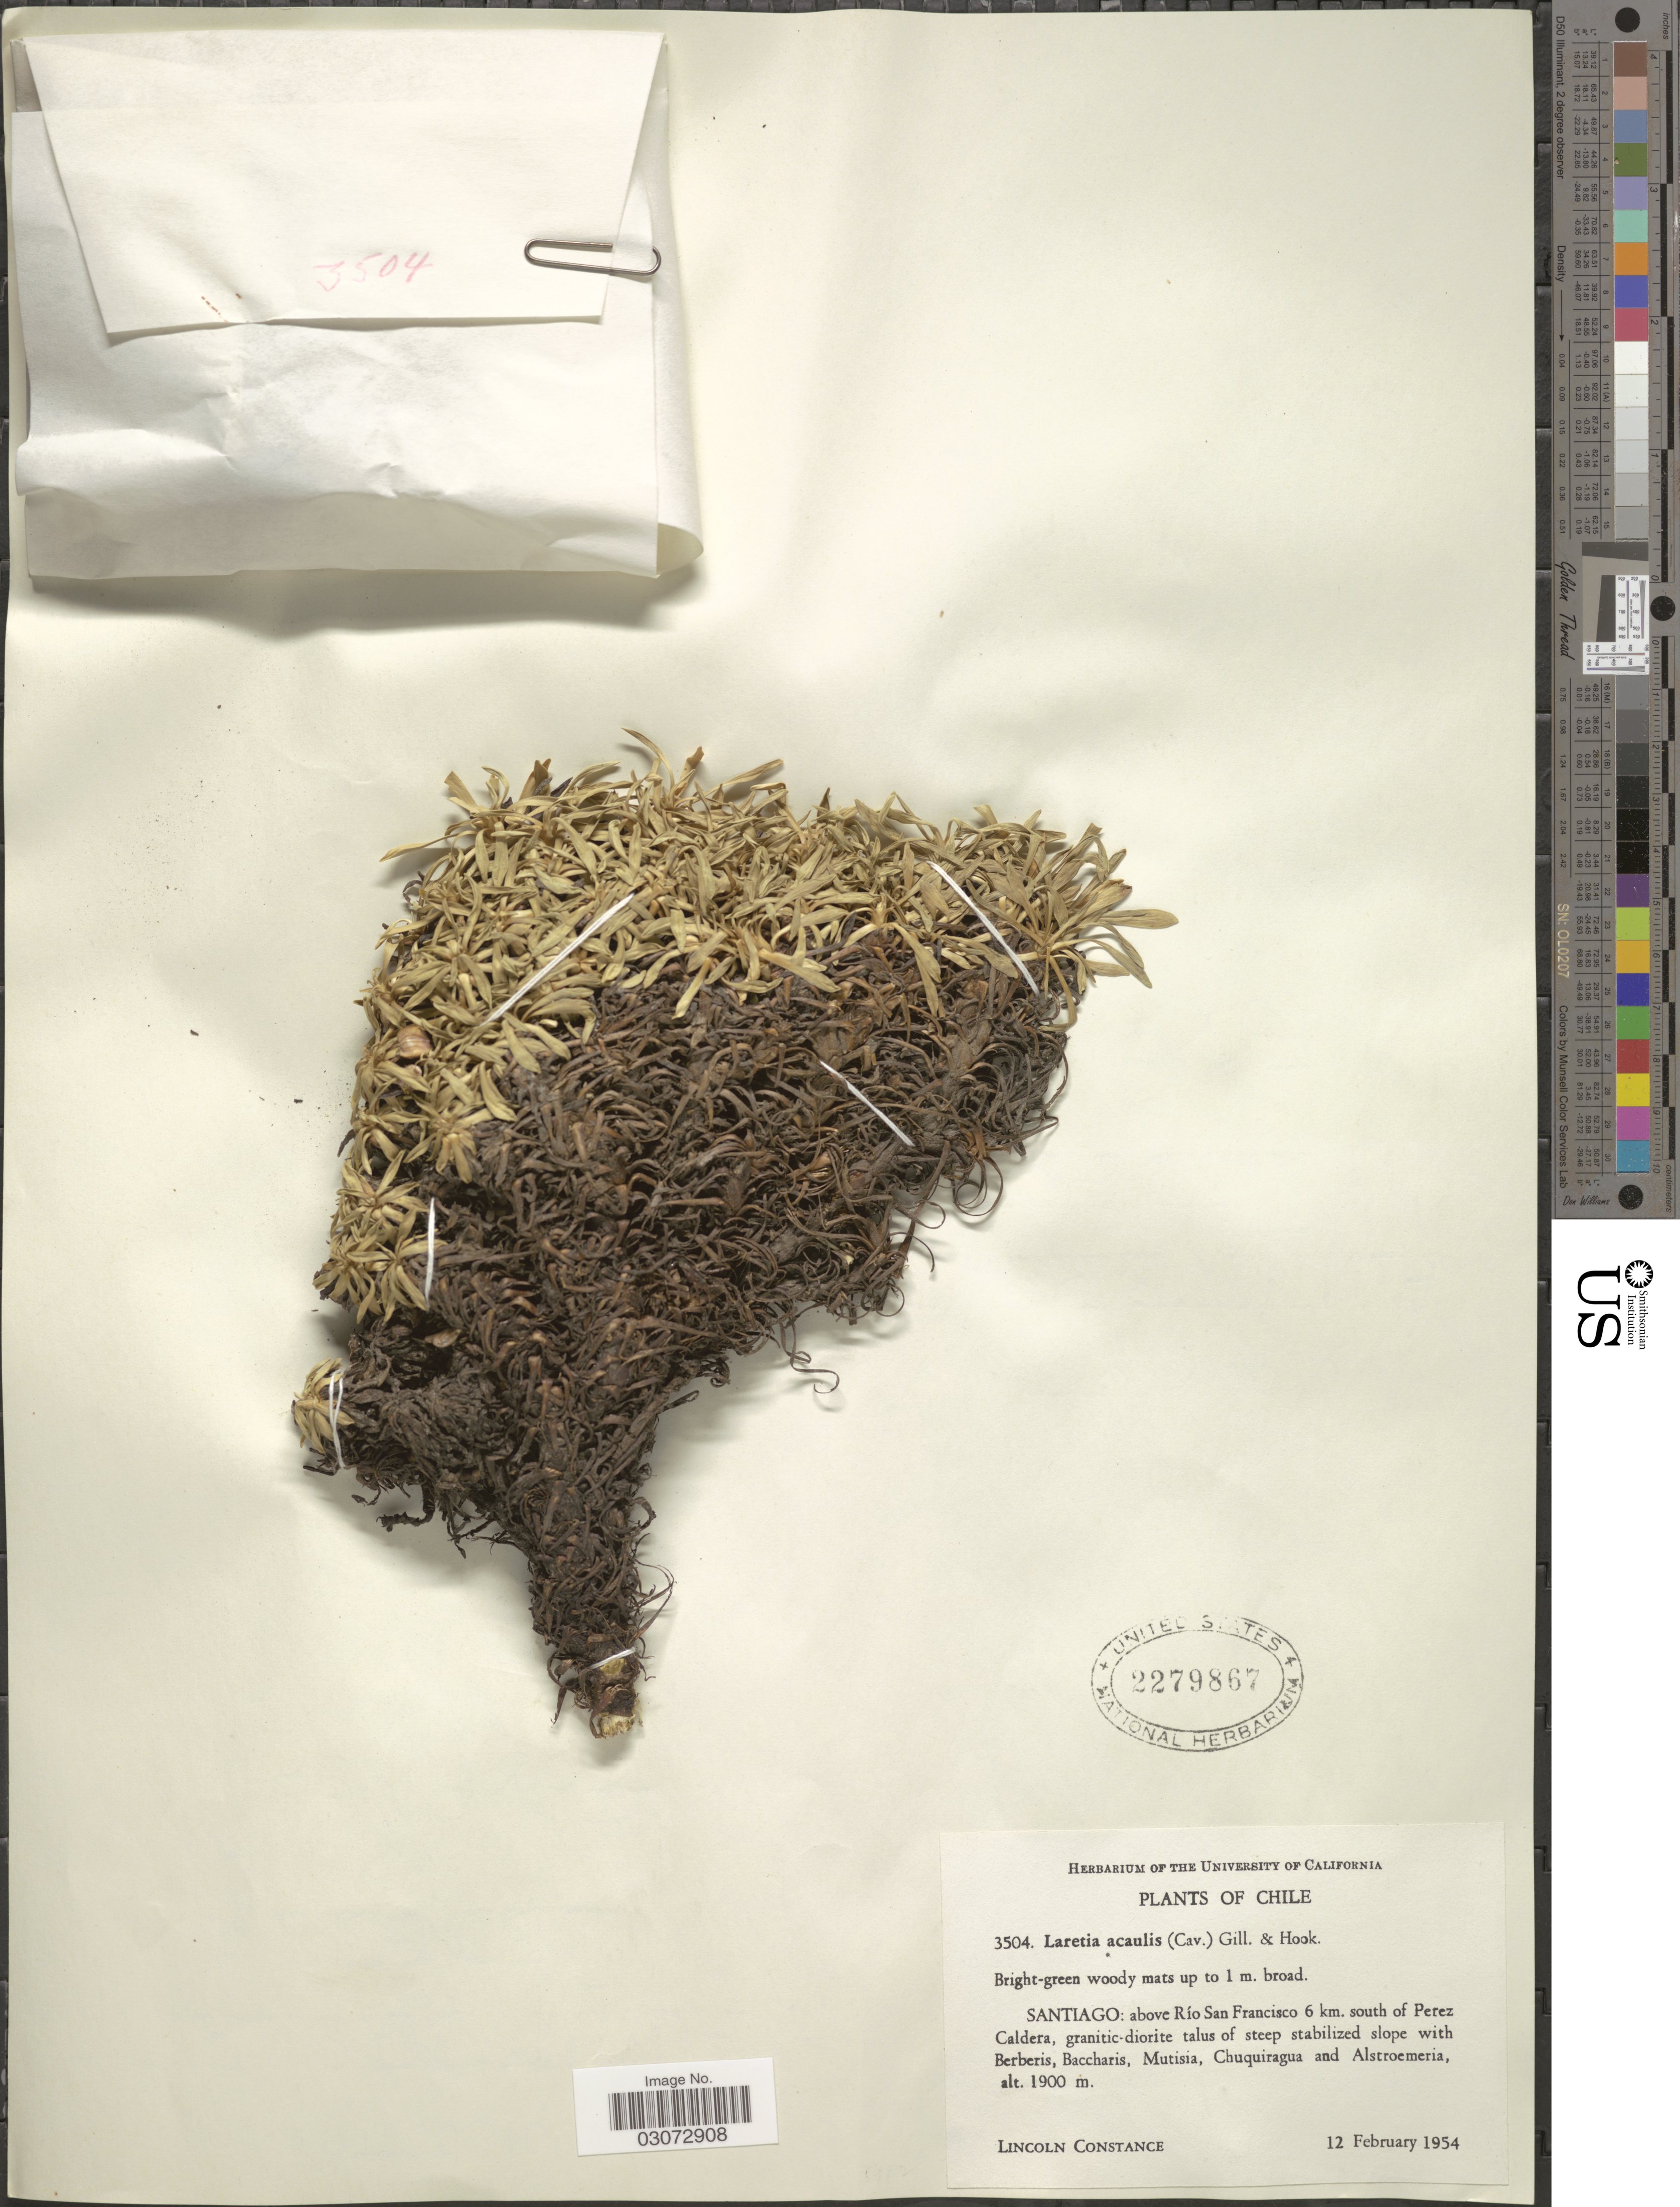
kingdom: Plantae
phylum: Tracheophyta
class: Magnoliopsida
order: Apiales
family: Apiaceae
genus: Laretia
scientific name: Laretia acaulis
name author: (Cav.) Gillies & Hook.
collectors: L. Constance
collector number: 3504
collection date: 1954-02-12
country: Chile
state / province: Región Metropolitana (RM)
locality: Santiago: above Río San Francisco 6 km. south of Perez Caldera.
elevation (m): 1900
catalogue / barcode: US 2279867